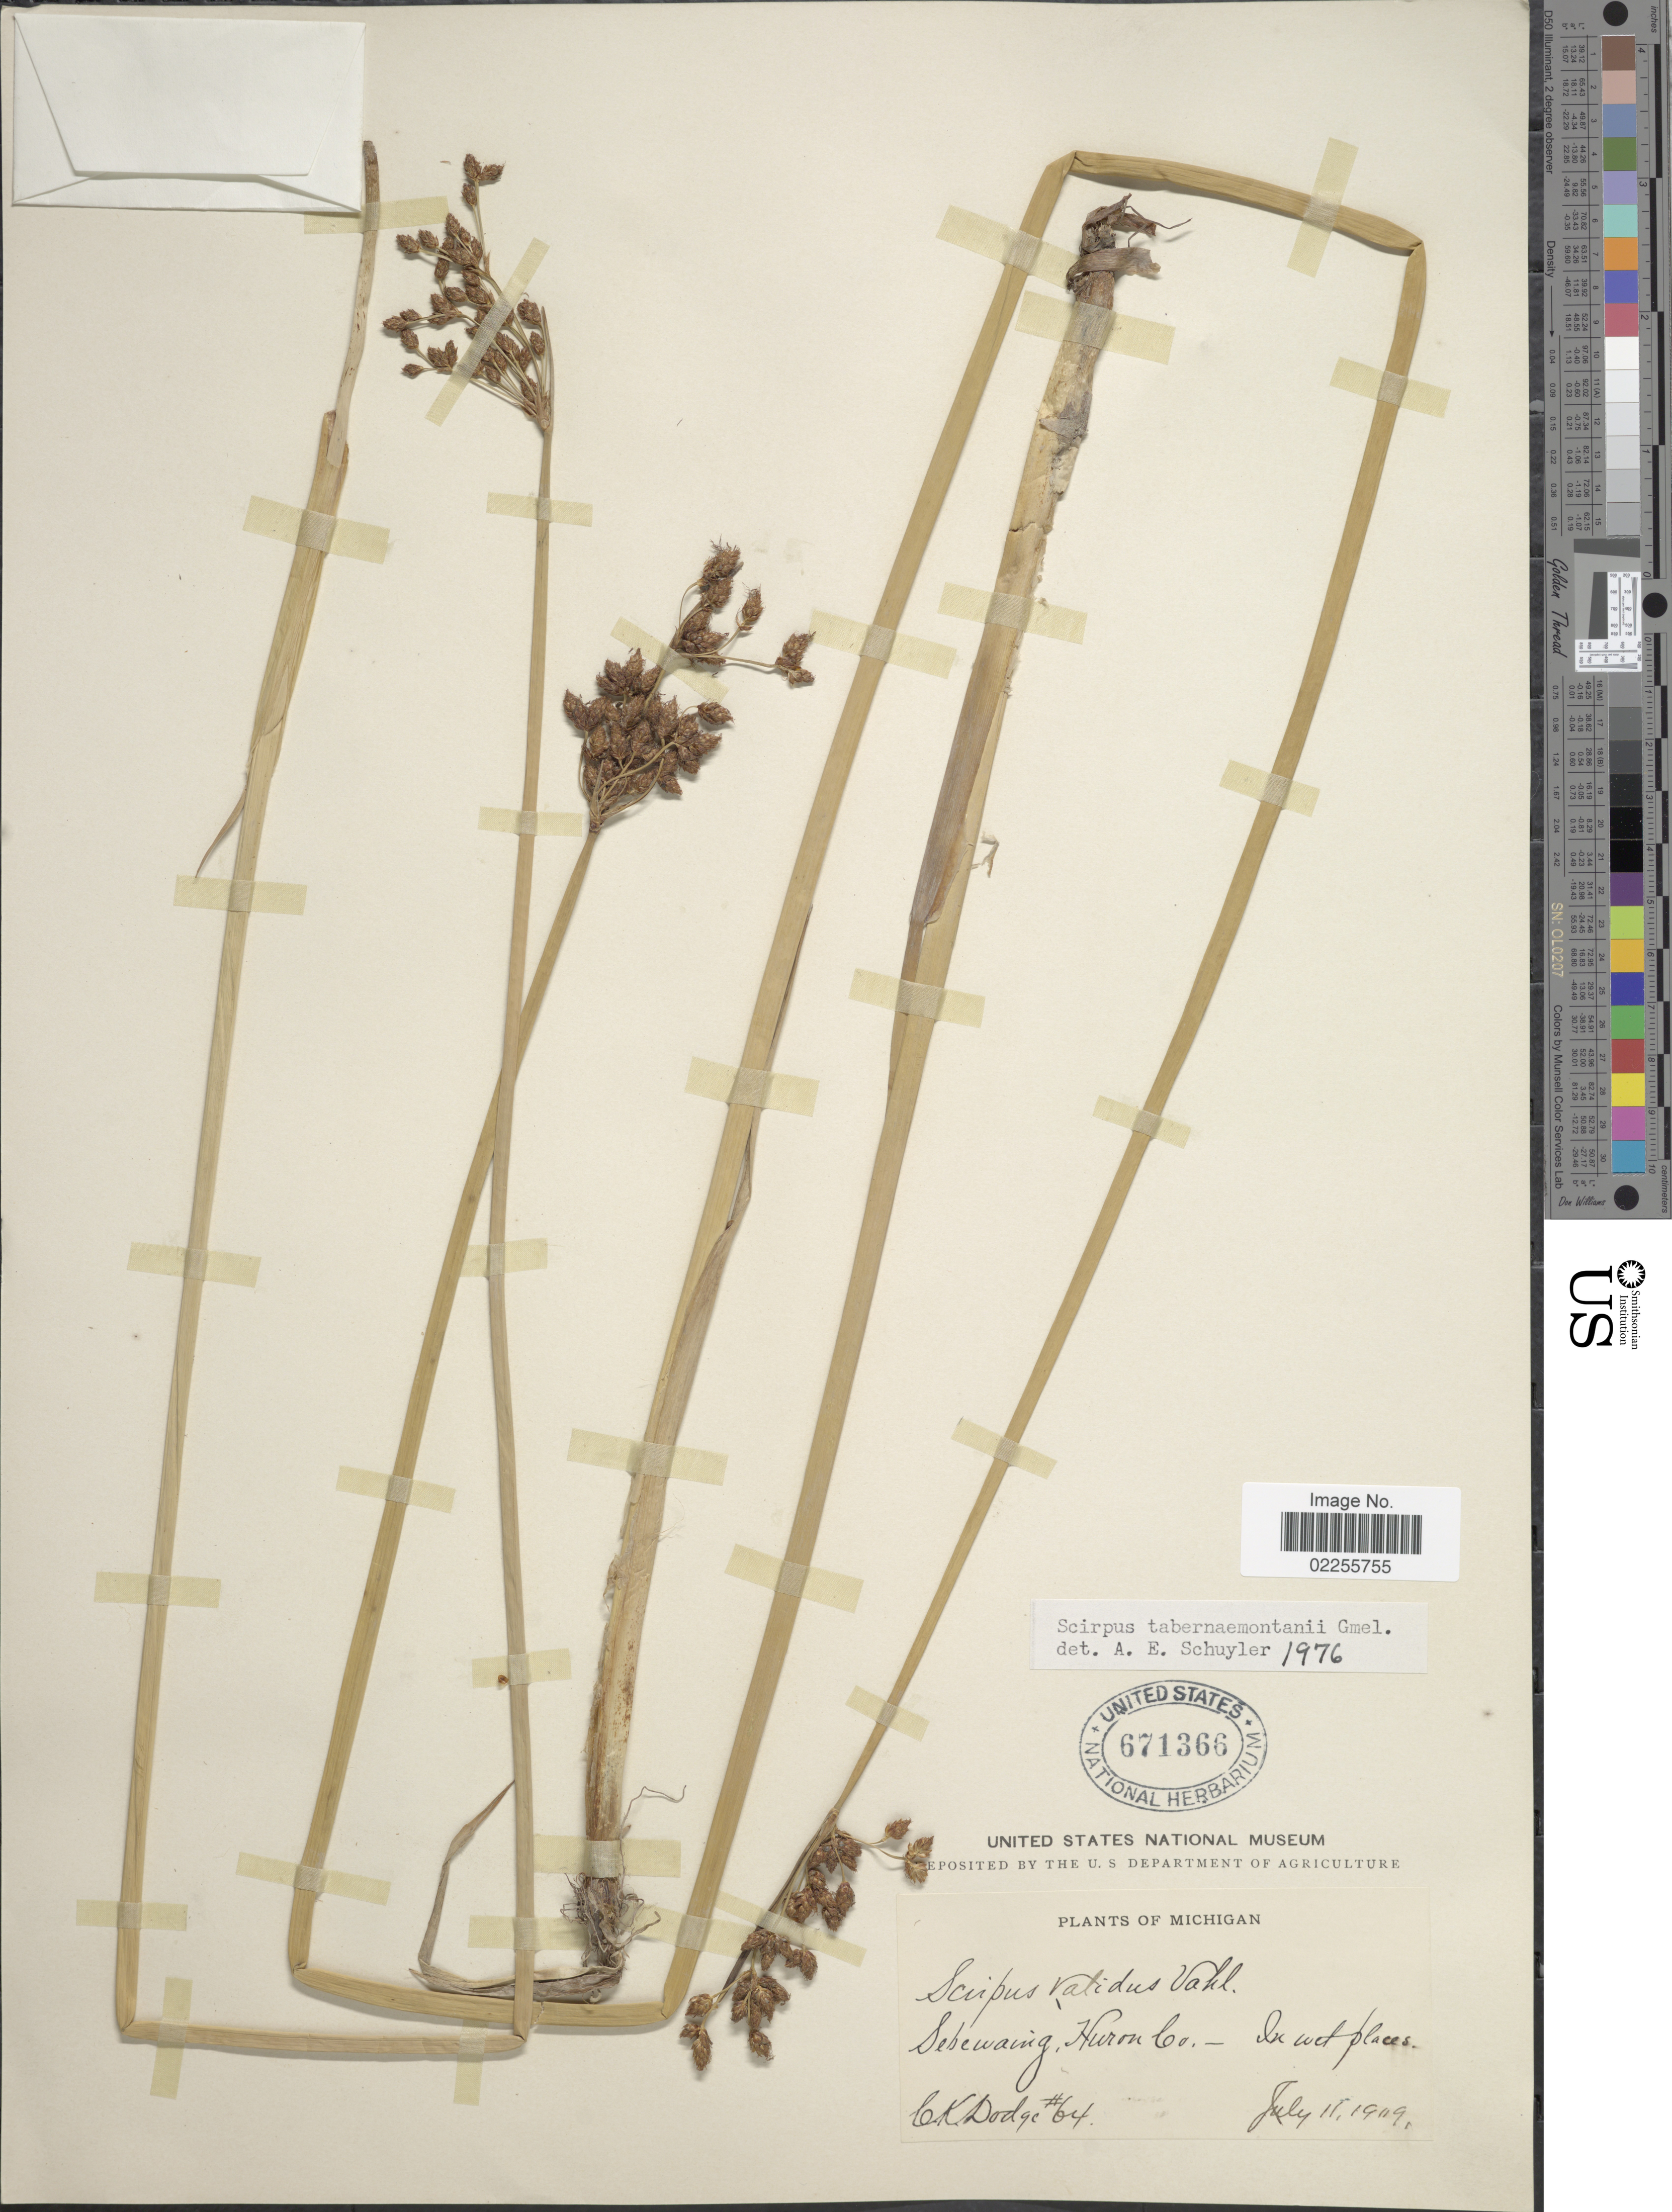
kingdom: Plantae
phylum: Tracheophyta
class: Liliopsida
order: Poales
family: Cyperaceae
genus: Schoenoplectus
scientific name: Schoenoplectus tabernaemontani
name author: (C.C. Gmel.) Palla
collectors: C. Dodge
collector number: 64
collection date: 1909-07-11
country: United States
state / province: Michigan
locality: Sebewaing, Huron Co.-in wet places.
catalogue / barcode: US 671366